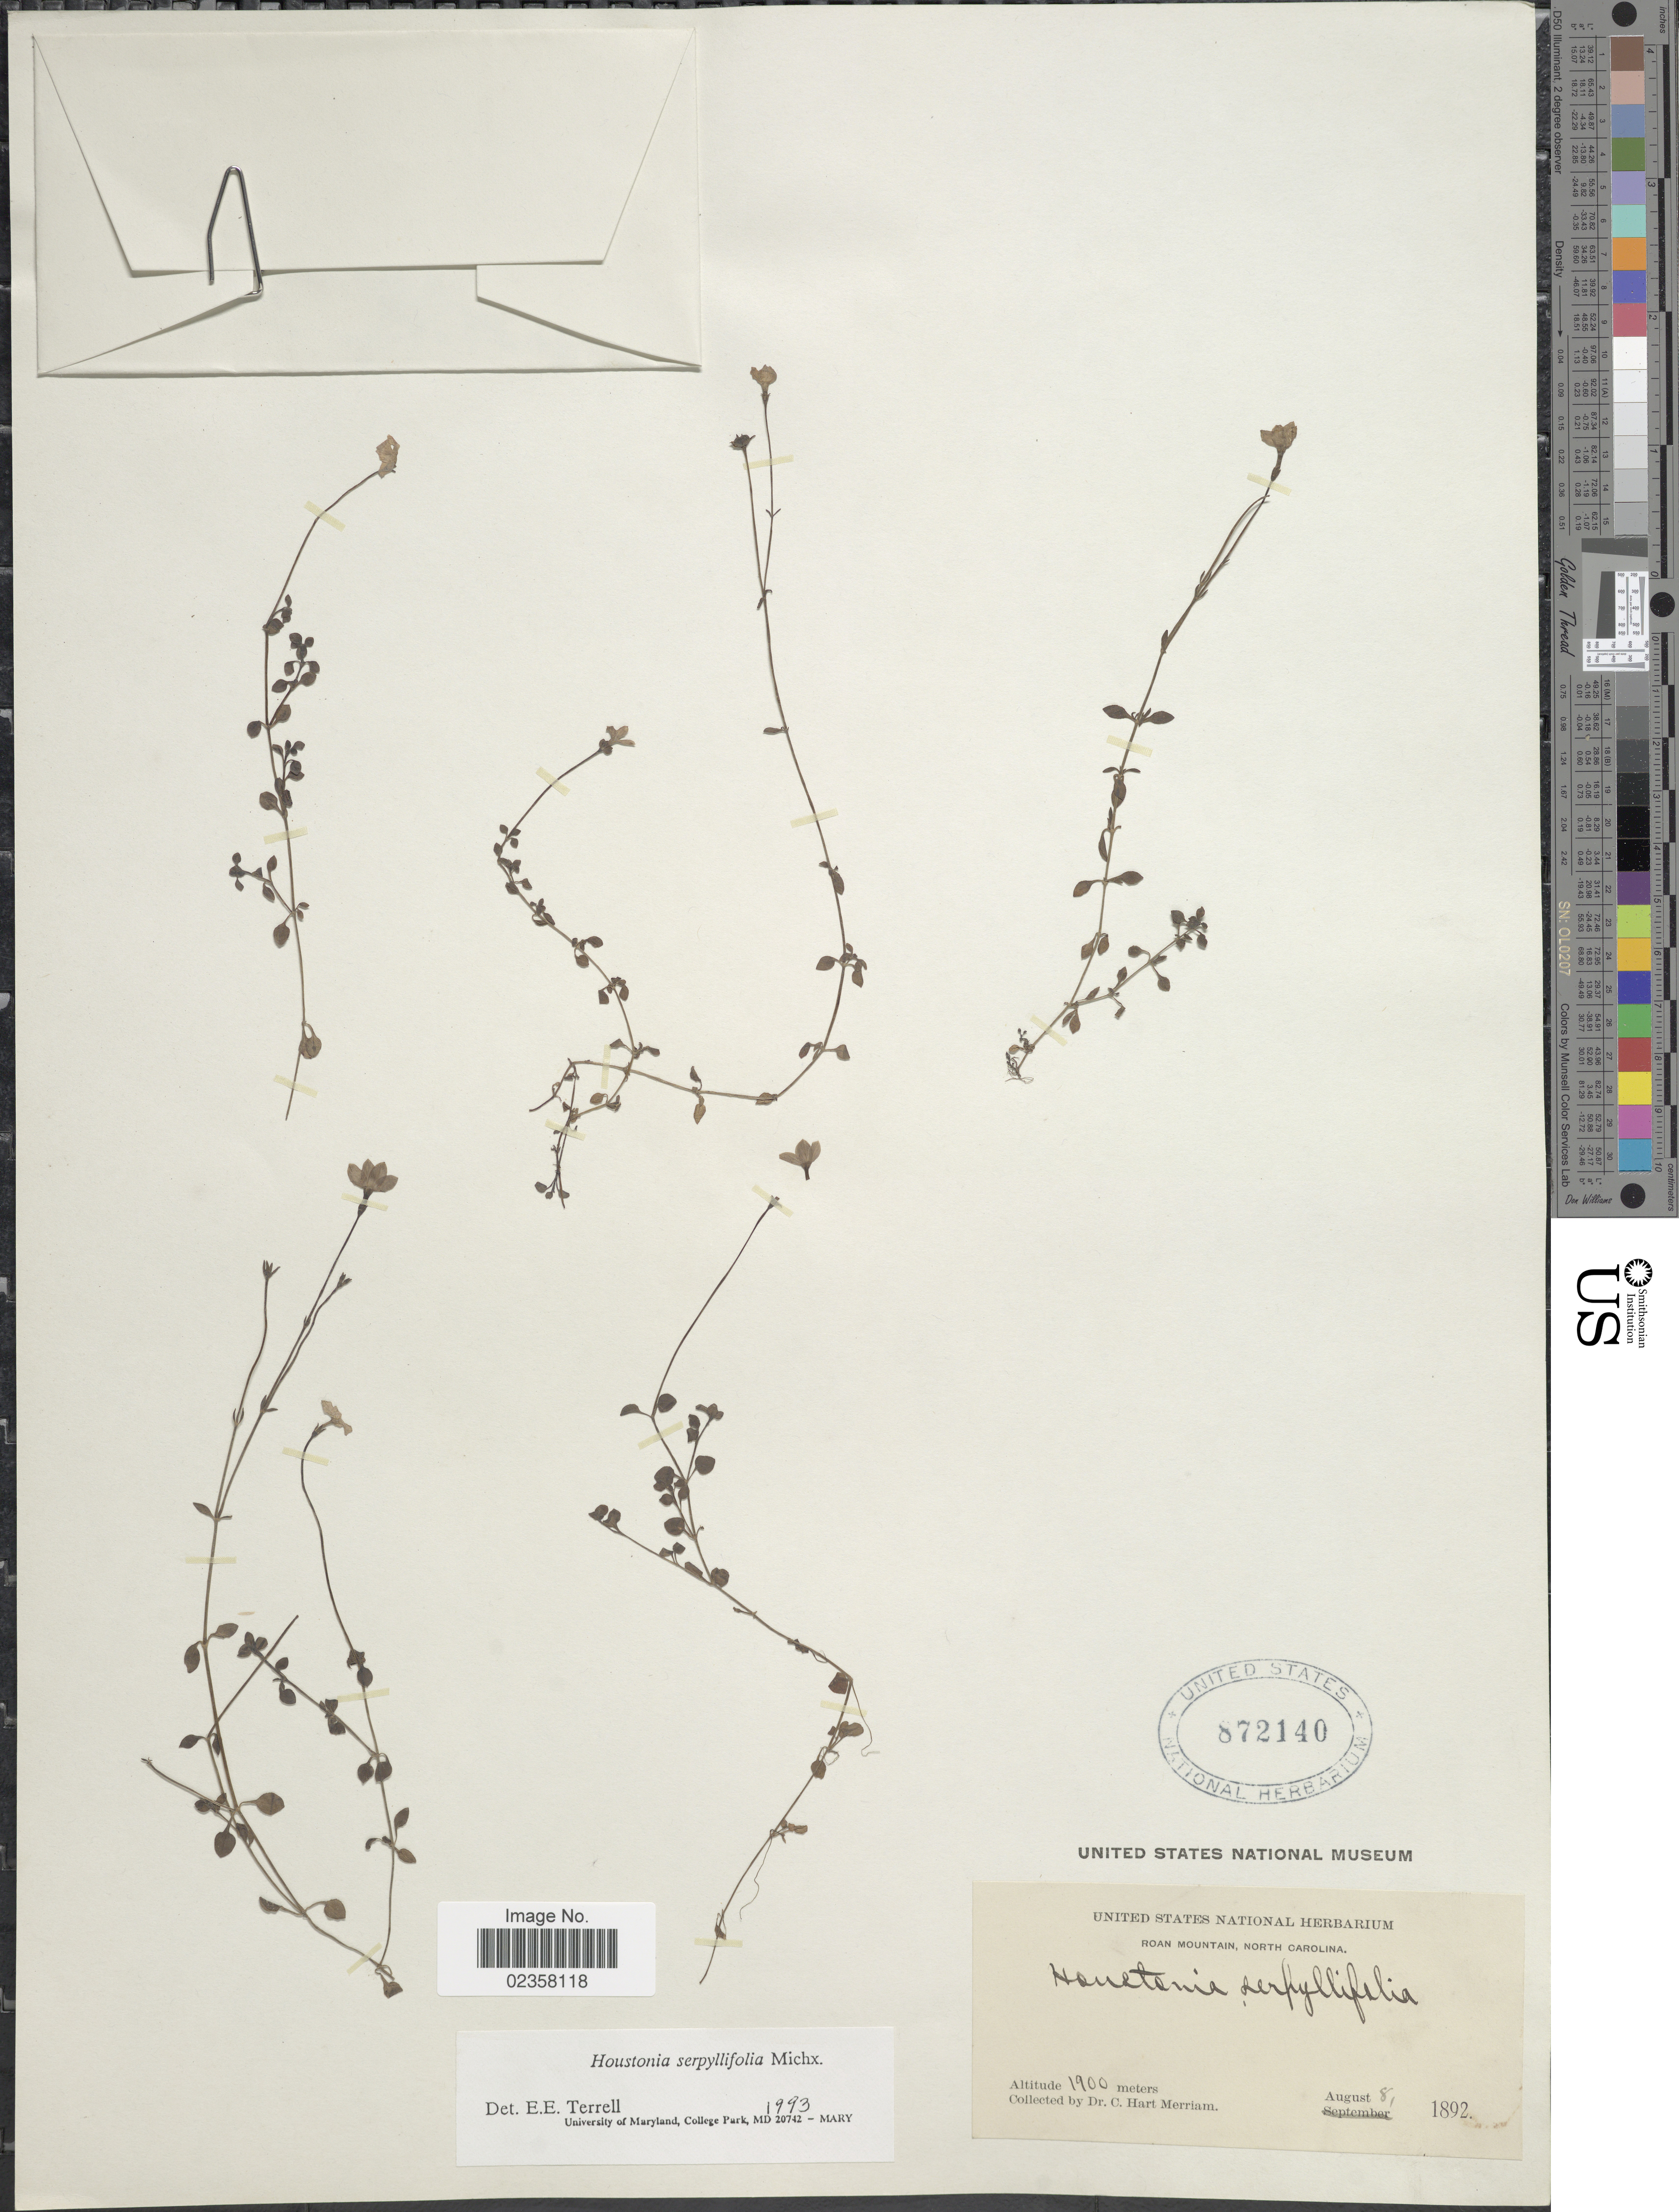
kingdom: Plantae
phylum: Tracheophyta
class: Magnoliopsida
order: Gentianales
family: Rubiaceae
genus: Houstonia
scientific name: Houstonia serpyllifolia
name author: Michx.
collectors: C. Merriam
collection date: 1892-08-08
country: United States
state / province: North Carolina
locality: Roan Mountain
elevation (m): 1900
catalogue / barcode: US 872140